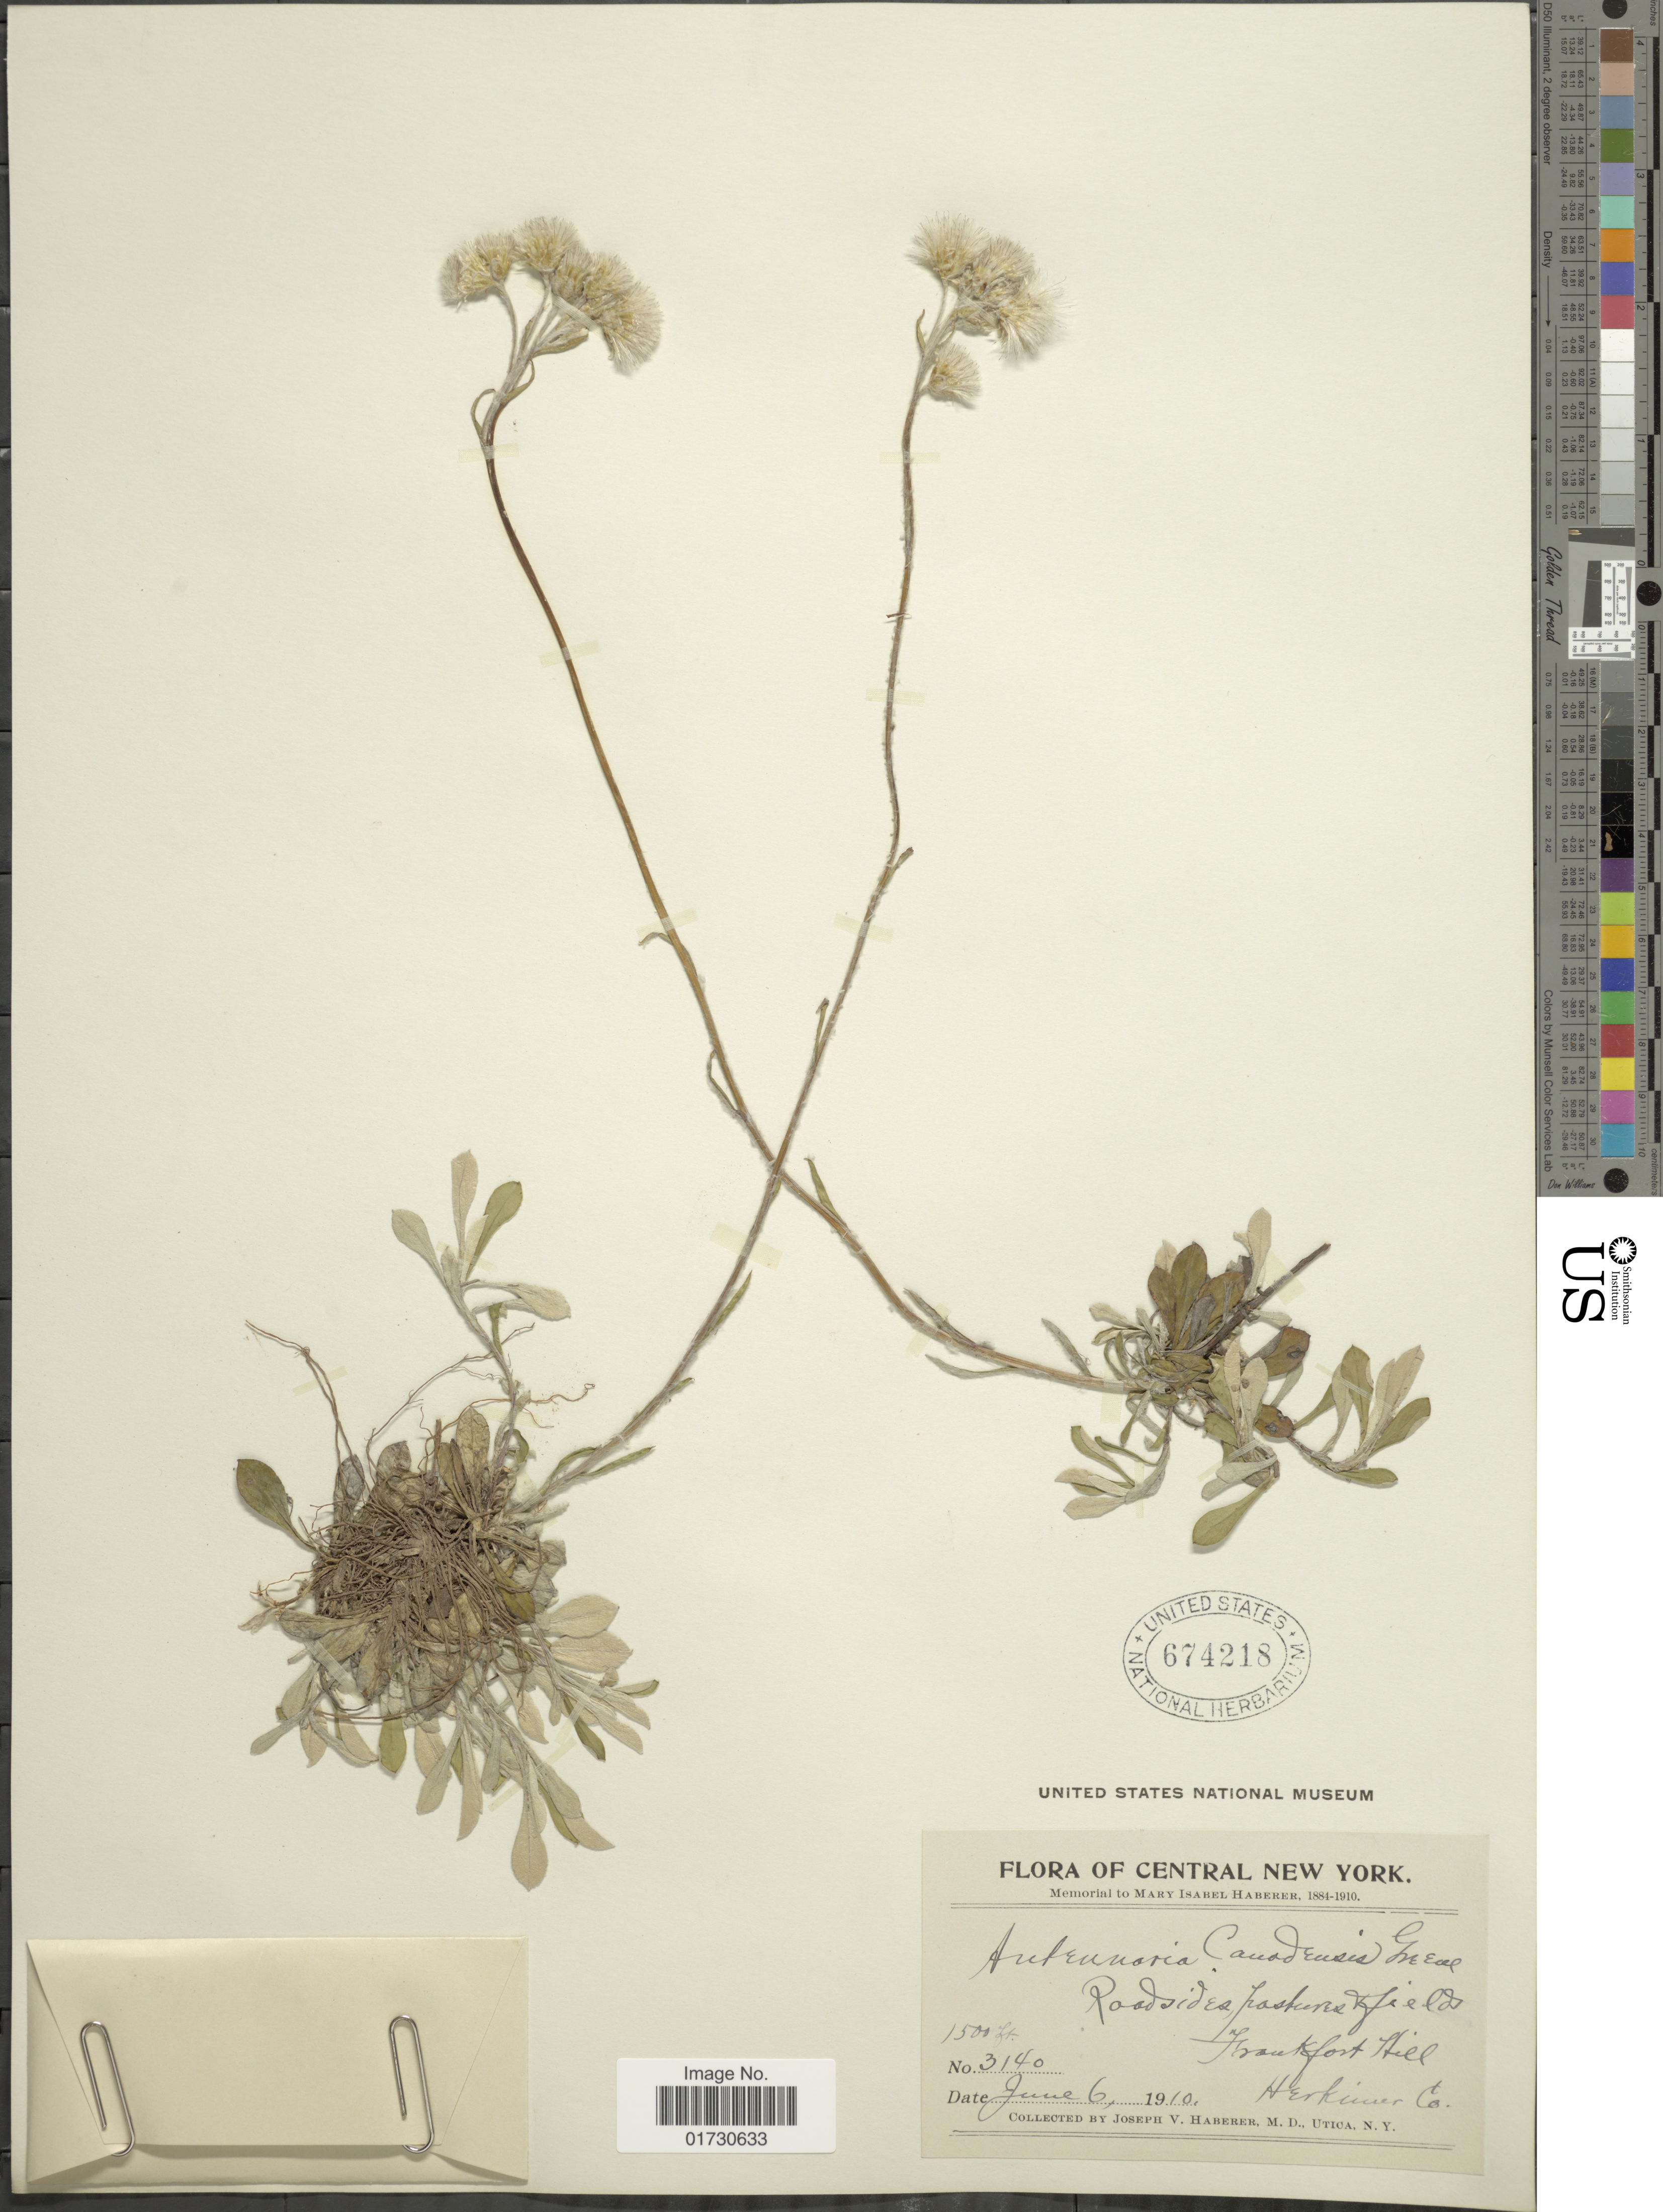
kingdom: Plantae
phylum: Tracheophyta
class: Magnoliopsida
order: Asterales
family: Asteraceae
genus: Antennaria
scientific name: Antennaria canadensis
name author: Greene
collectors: J. V. Haberer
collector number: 3140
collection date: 1910-06-06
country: United States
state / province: New York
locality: Central New York, Roadside pasture fields, Frankfort Hill, Herkimer Co.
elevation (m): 457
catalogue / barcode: US 674218